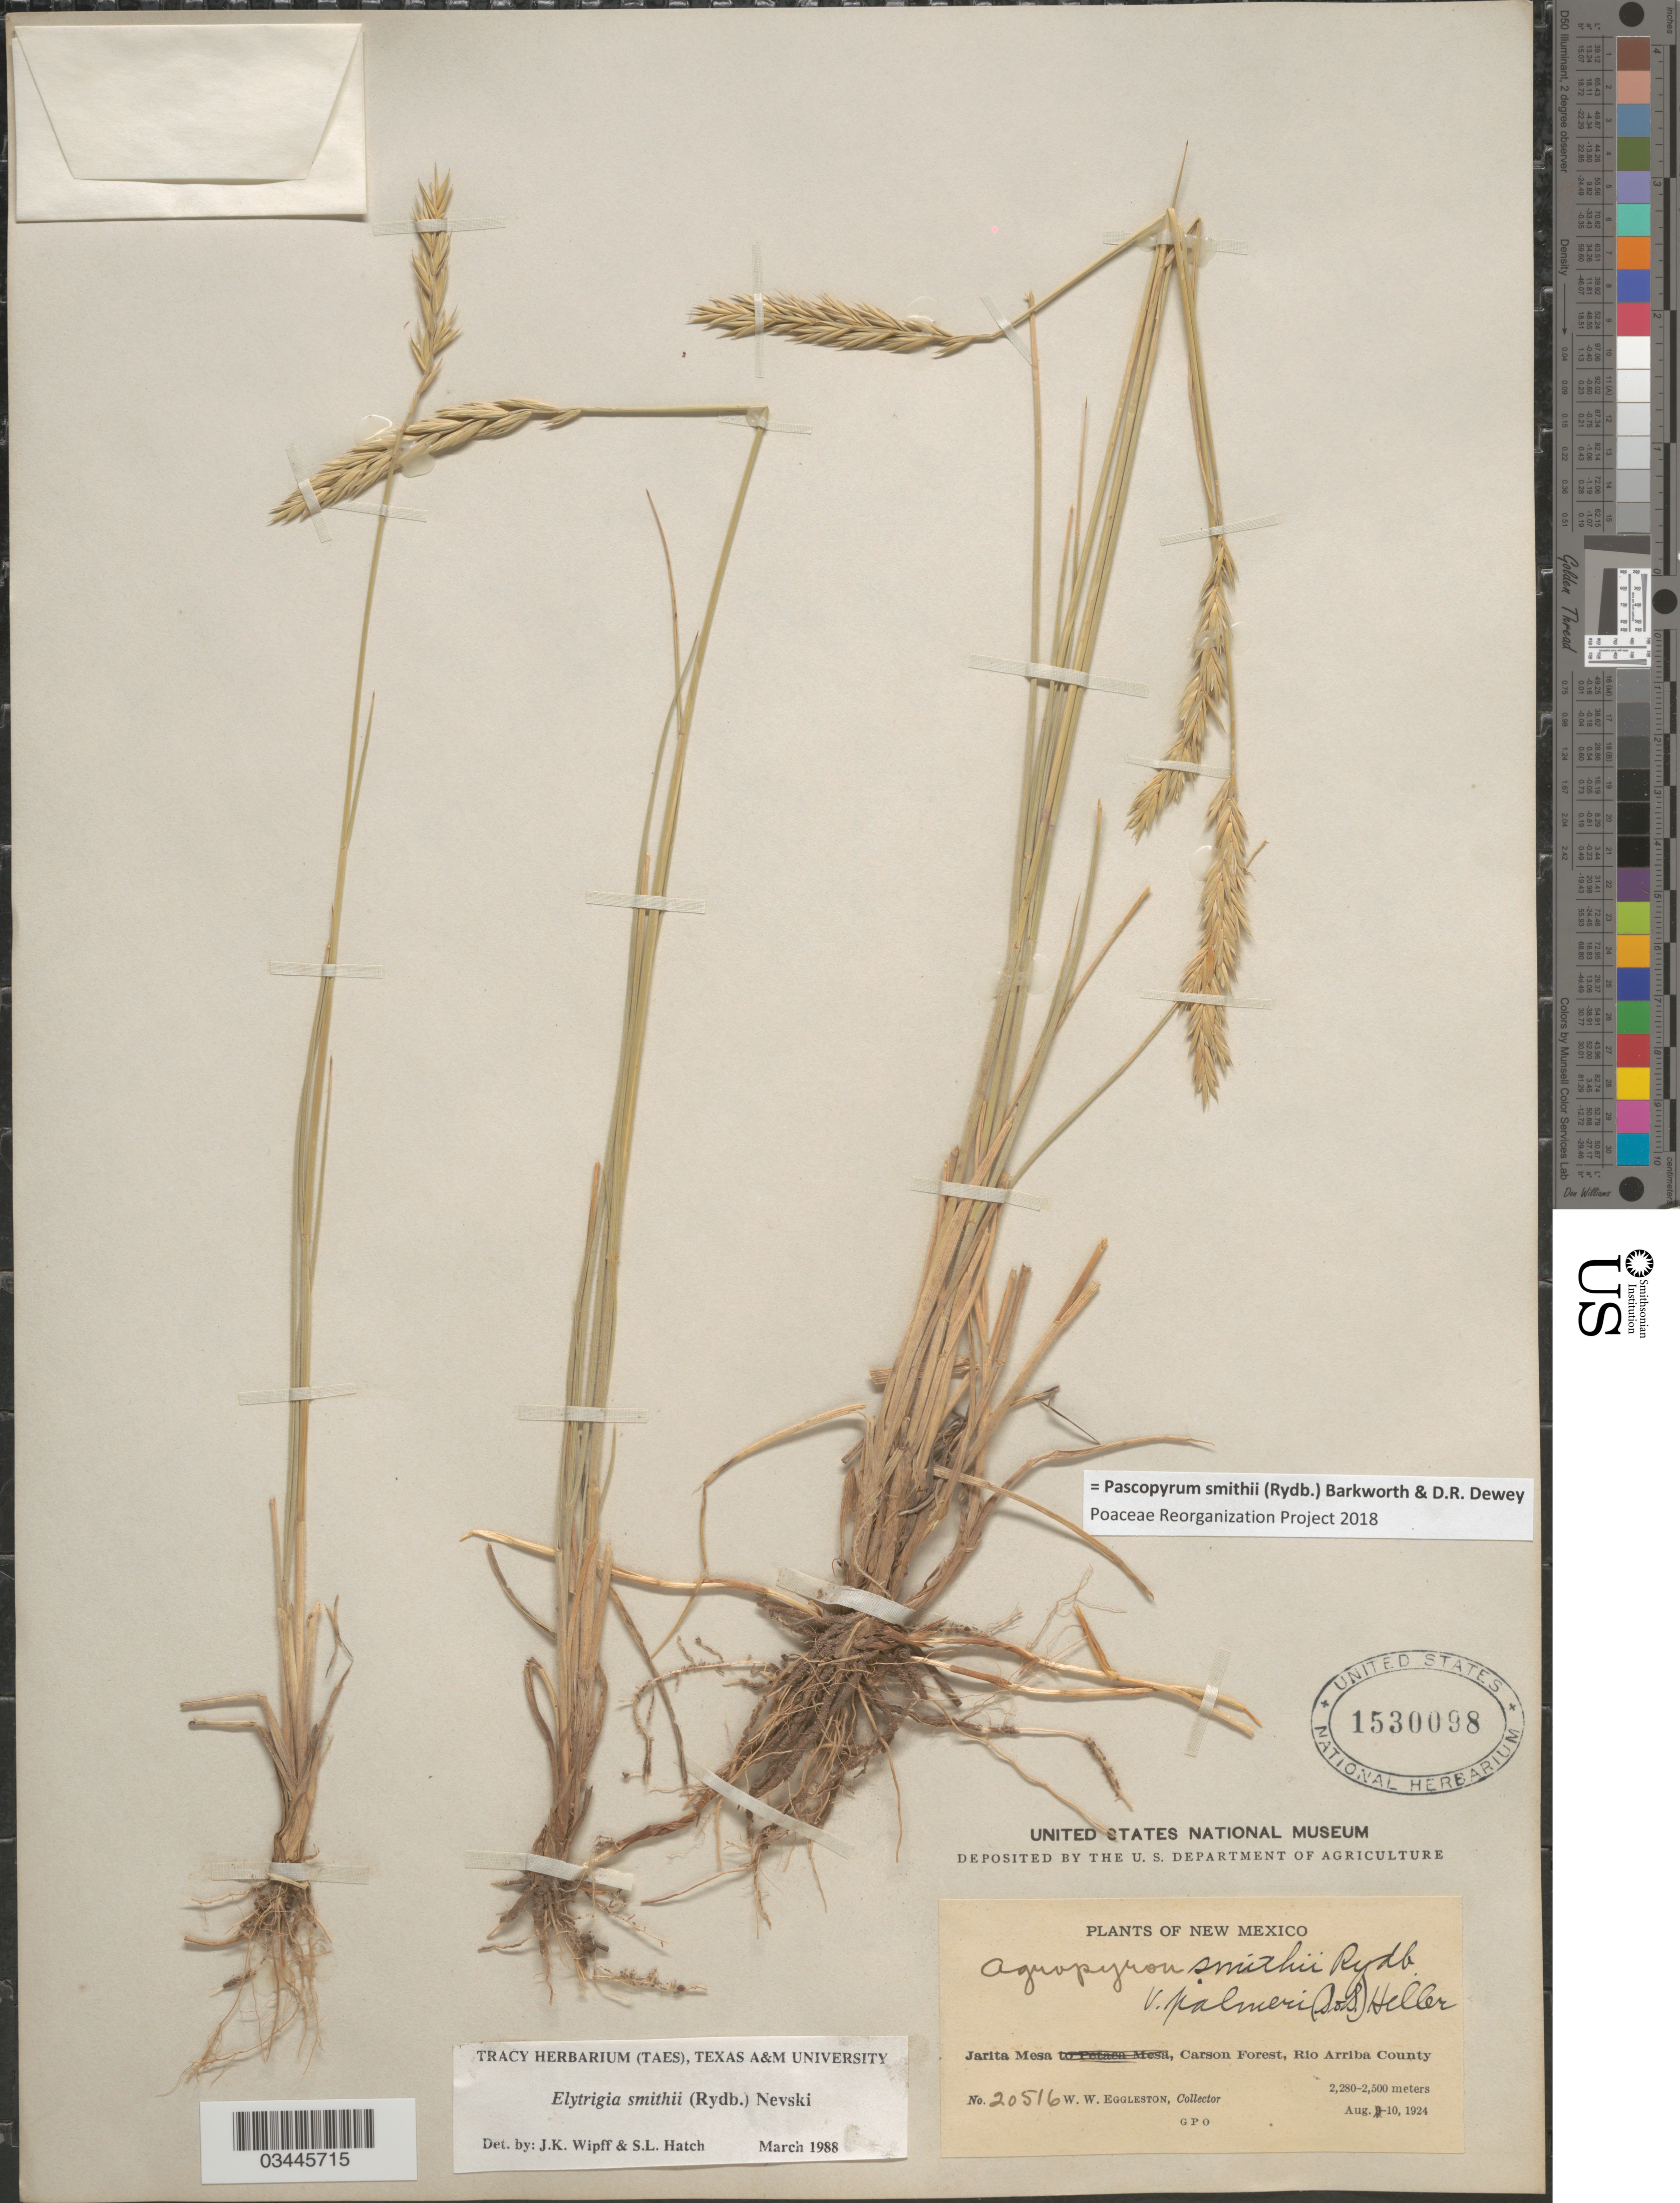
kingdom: Plantae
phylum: Tracheophyta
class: Liliopsida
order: Poales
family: Poaceae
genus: Pascopyrum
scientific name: Pascopyrum smithii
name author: (Rydb.) Barkworth & Dewey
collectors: W. W. Eggleston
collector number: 20516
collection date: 1924-08-10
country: United States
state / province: New Mexico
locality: Jarita Mesa, Carson Forest, Rio Arriba County.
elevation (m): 2280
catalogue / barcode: US 1530098